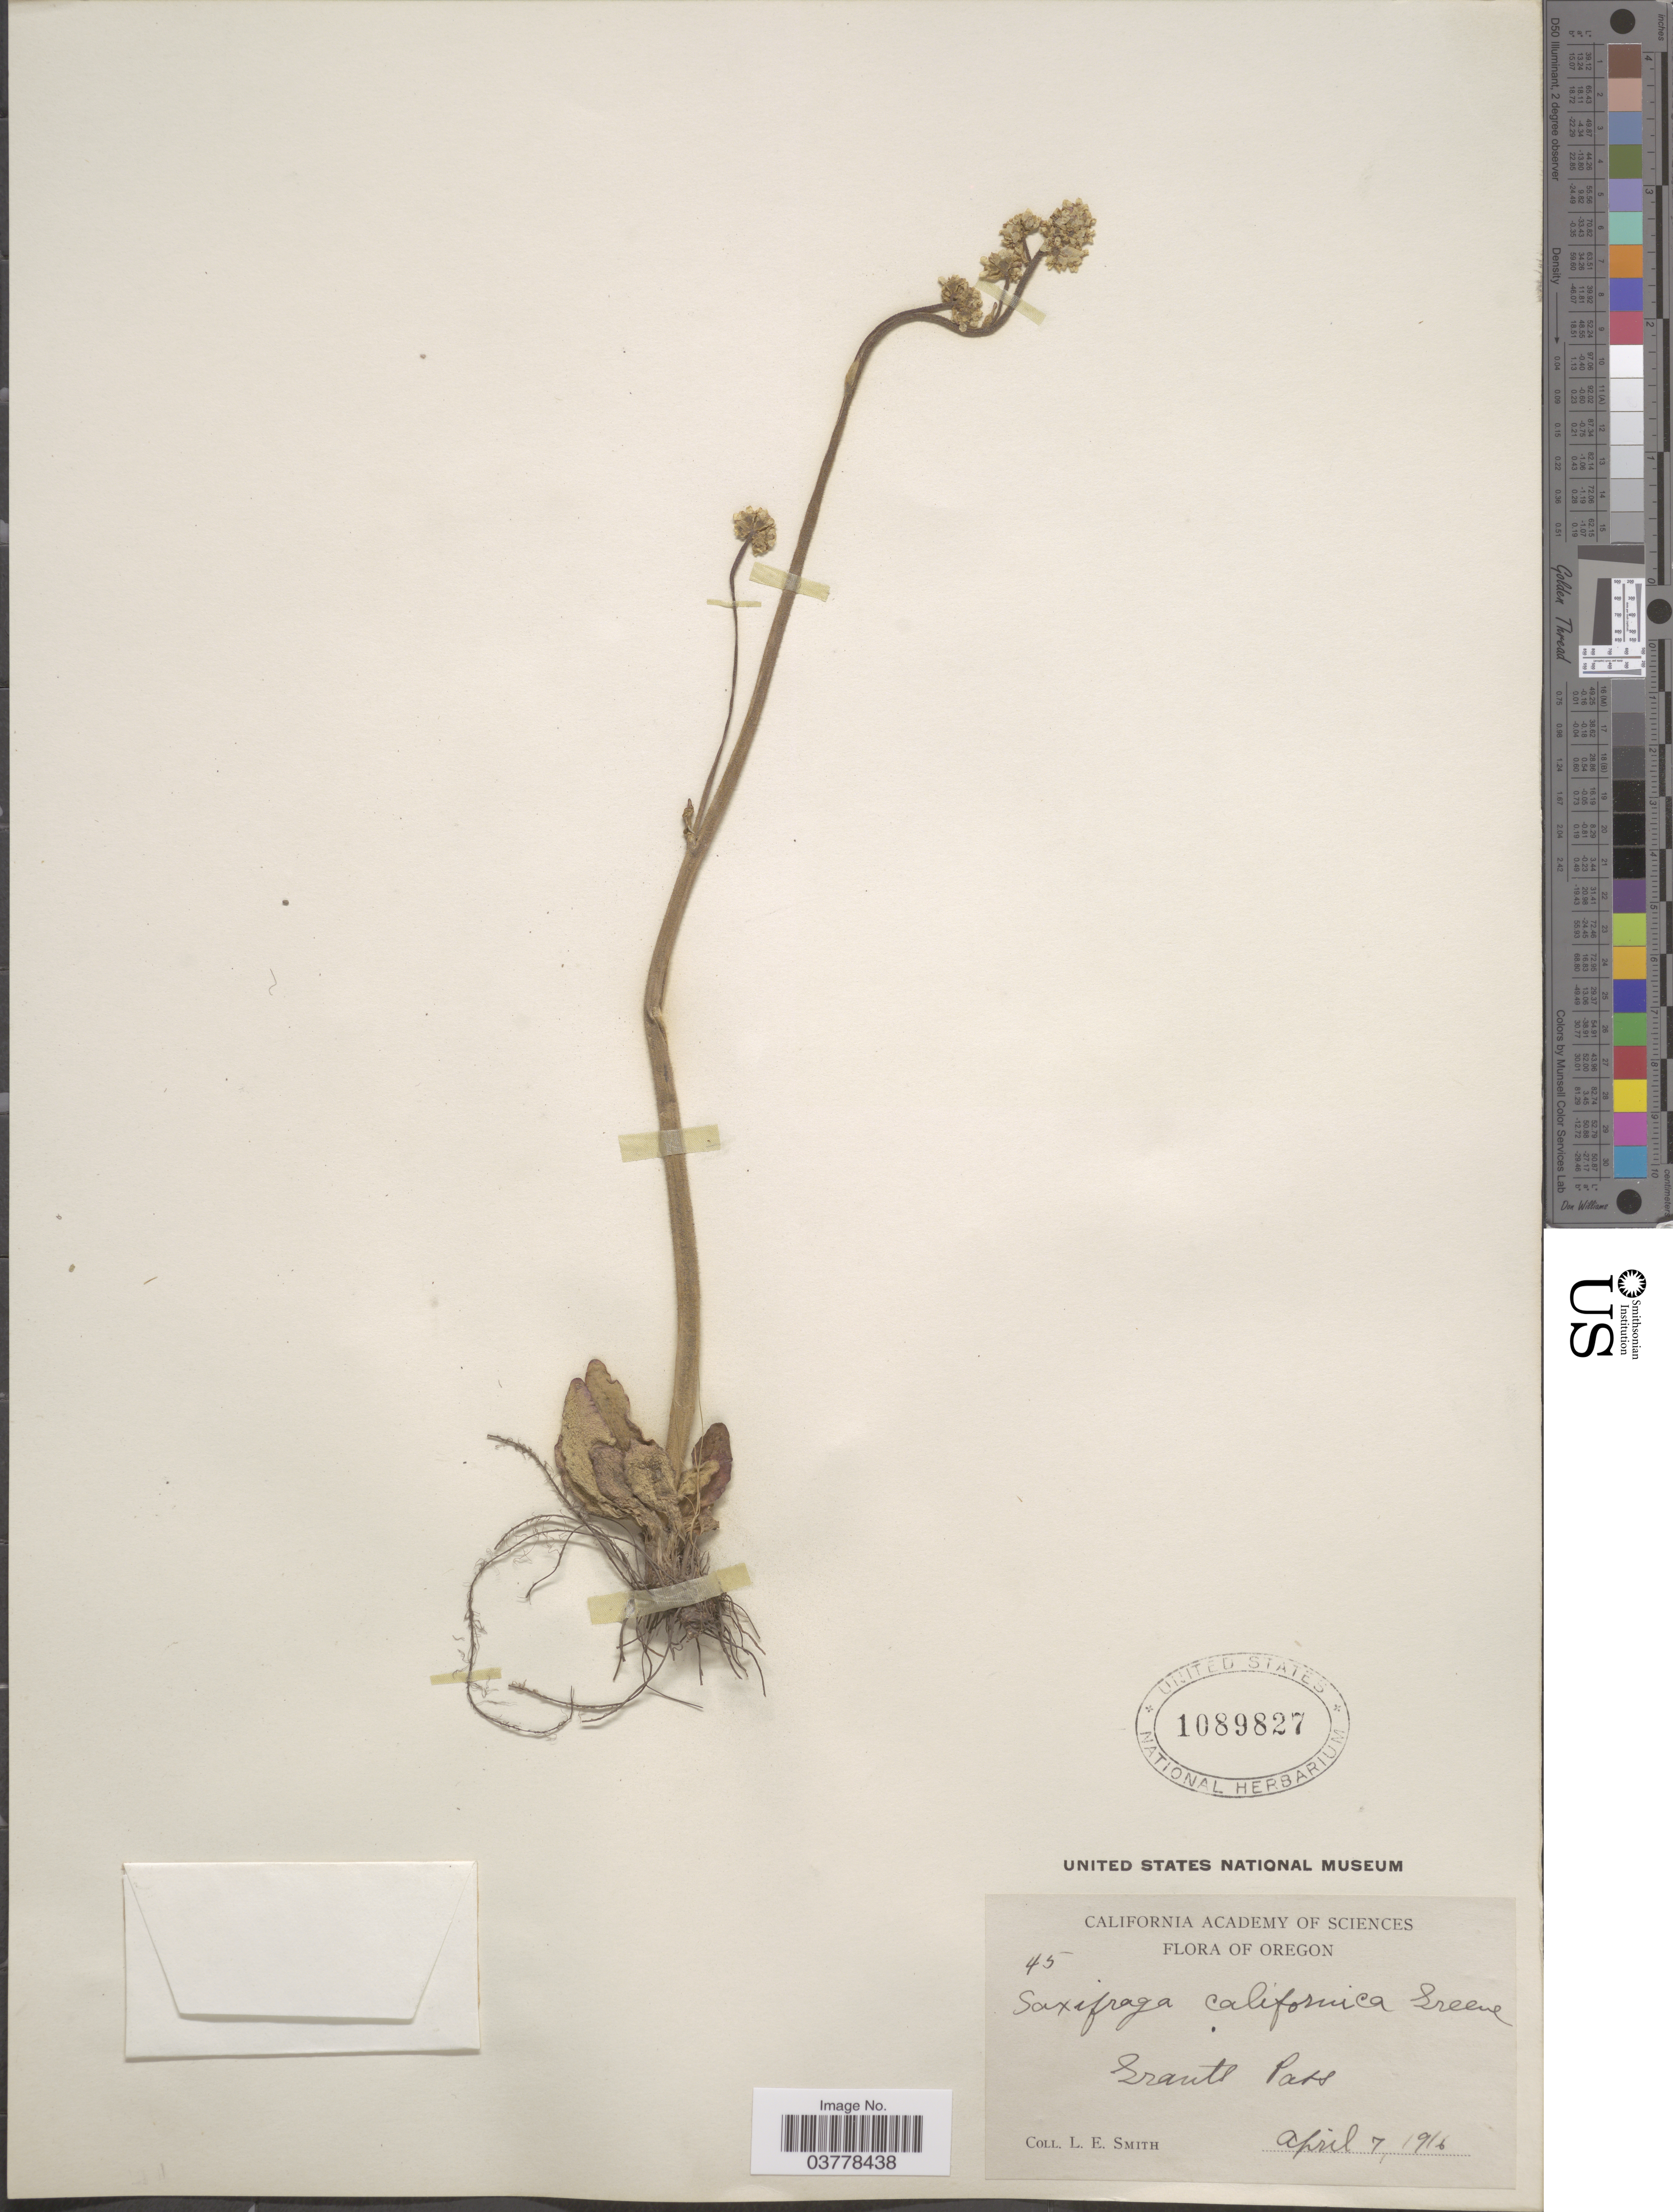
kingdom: Plantae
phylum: Tracheophyta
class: Magnoliopsida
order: Saxifragales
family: Saxifragaceae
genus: Micranthes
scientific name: Micranthes californica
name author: (Greene) Small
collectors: L. E. Smith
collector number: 45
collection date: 1916-04-07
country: United States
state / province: Oregon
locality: Grants Pass.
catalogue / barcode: US 1089827